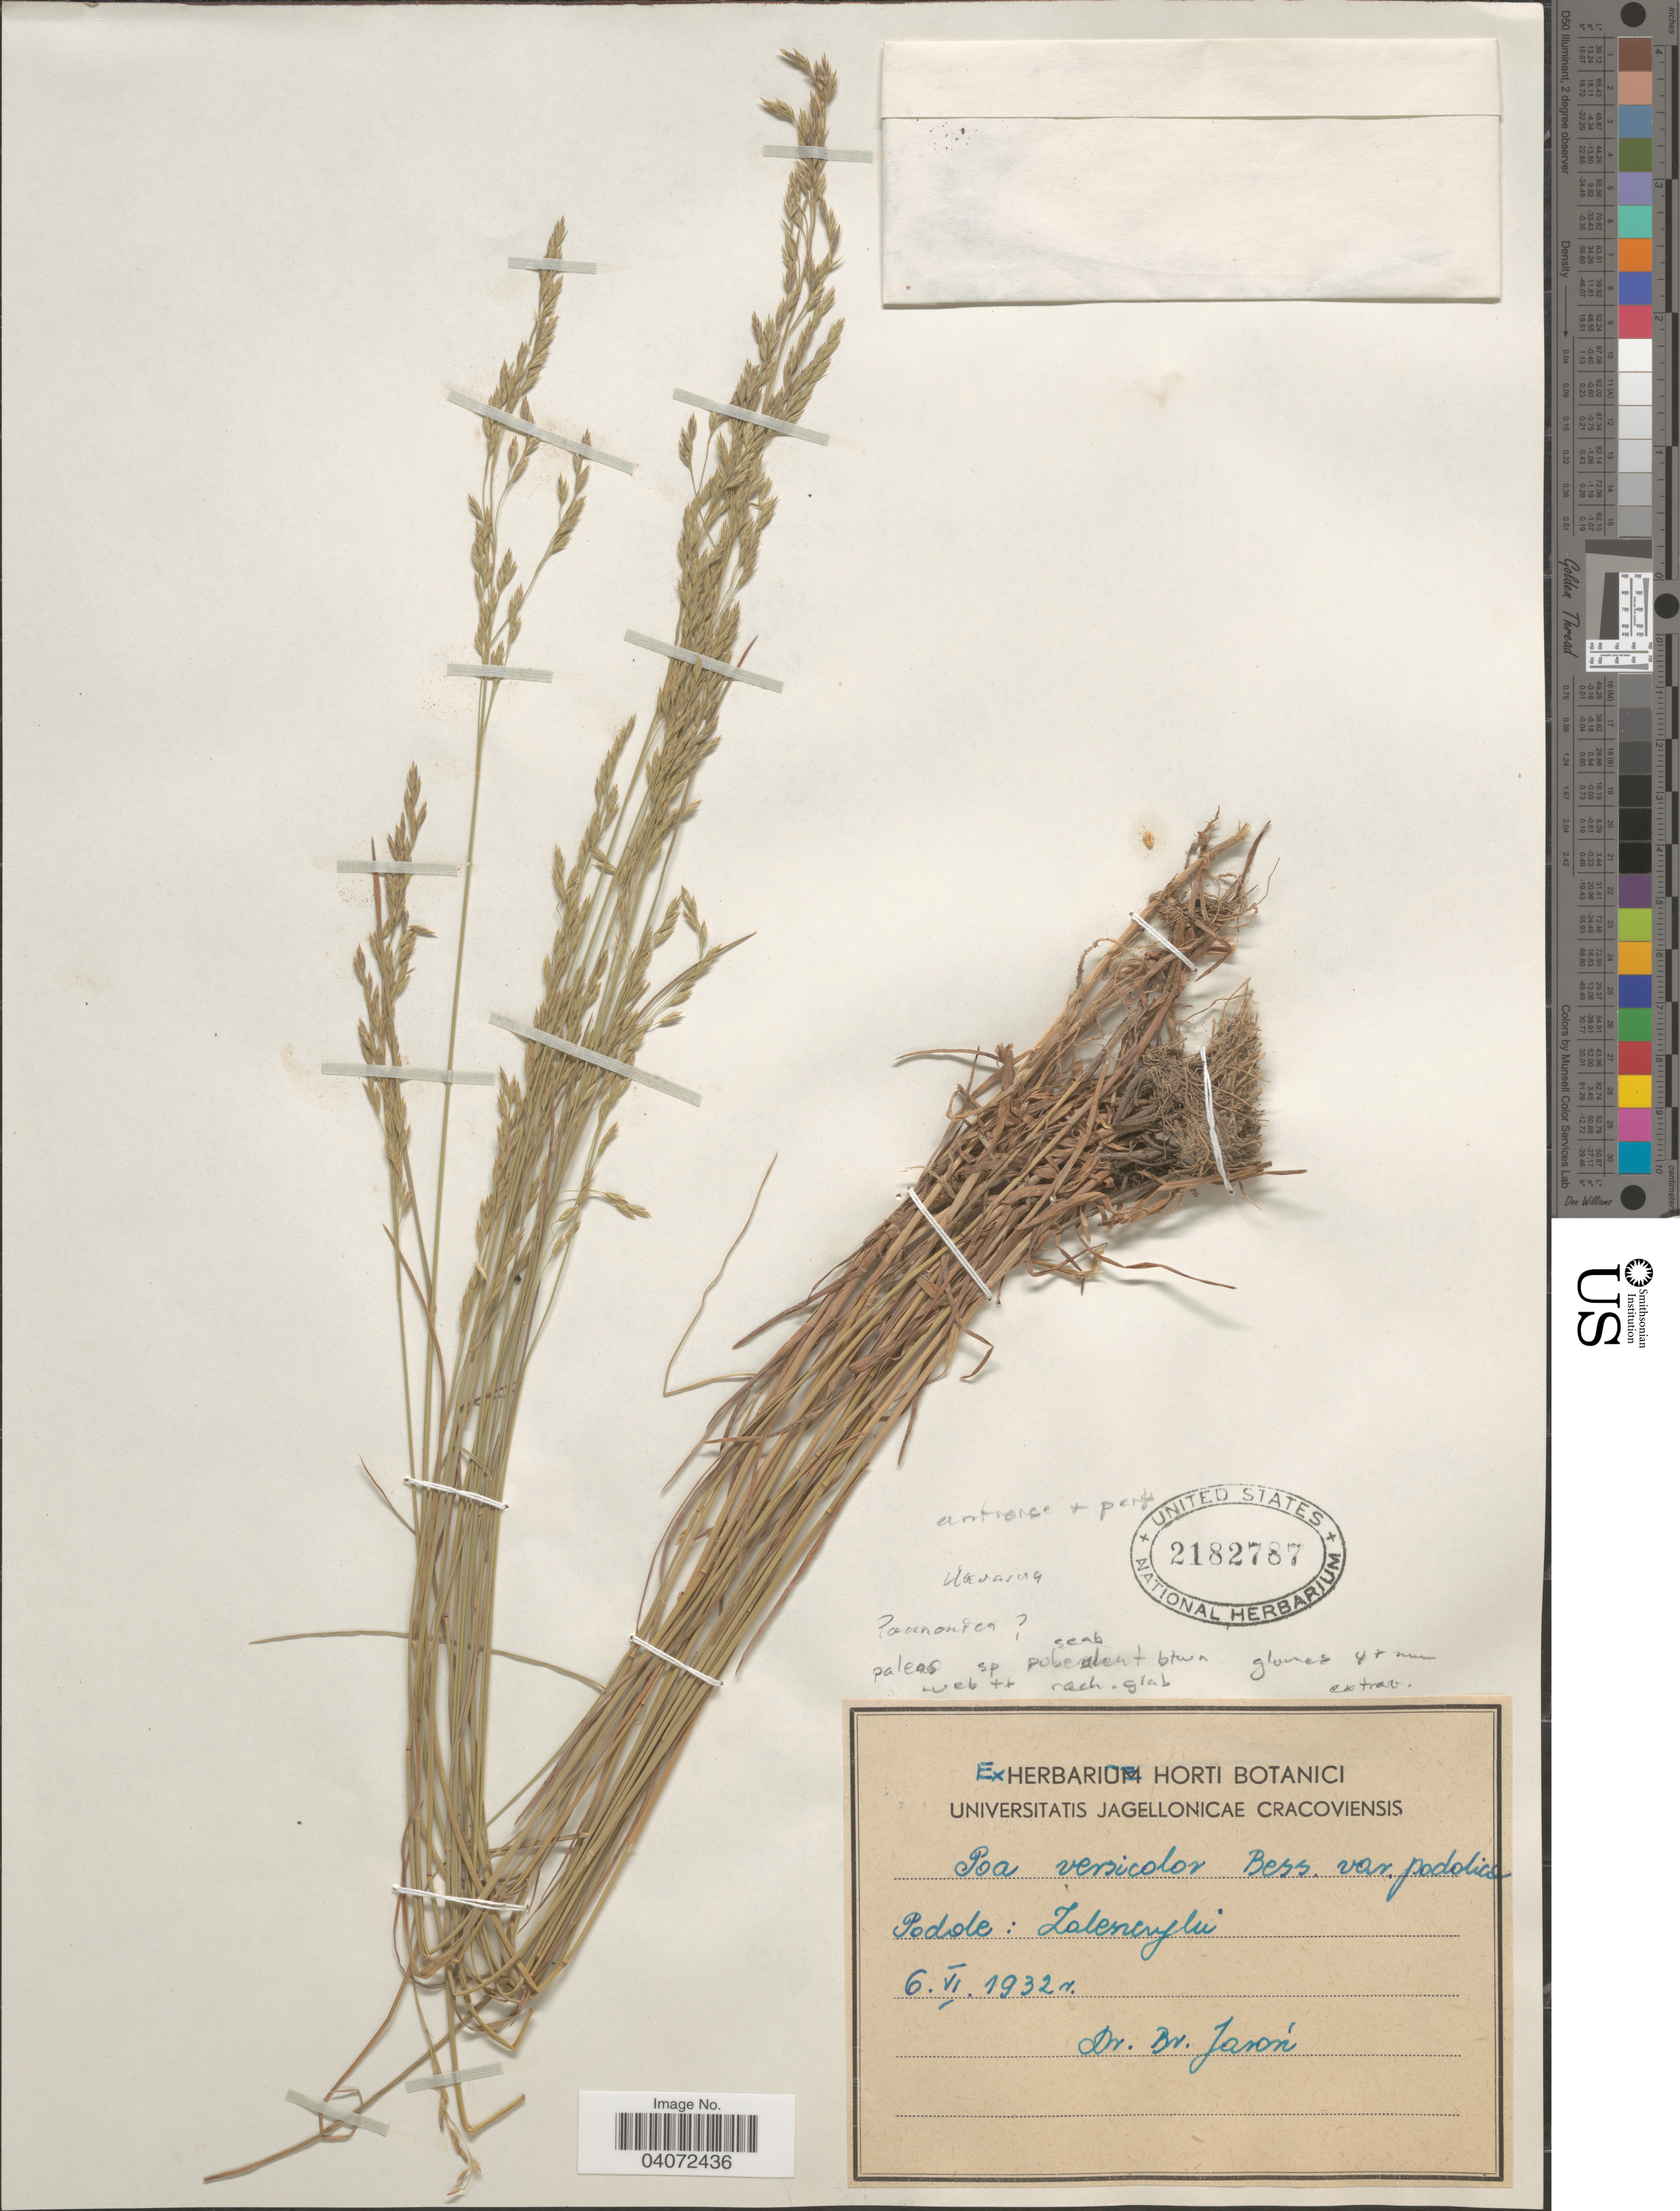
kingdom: Plantae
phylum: Tracheophyta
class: Liliopsida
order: Poales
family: Poaceae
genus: Poa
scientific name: Poa pannonica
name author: A. Kern.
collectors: B. Jason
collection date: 1932-06-06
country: Poland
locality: Podole: Zalesiczki.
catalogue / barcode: US 2182787